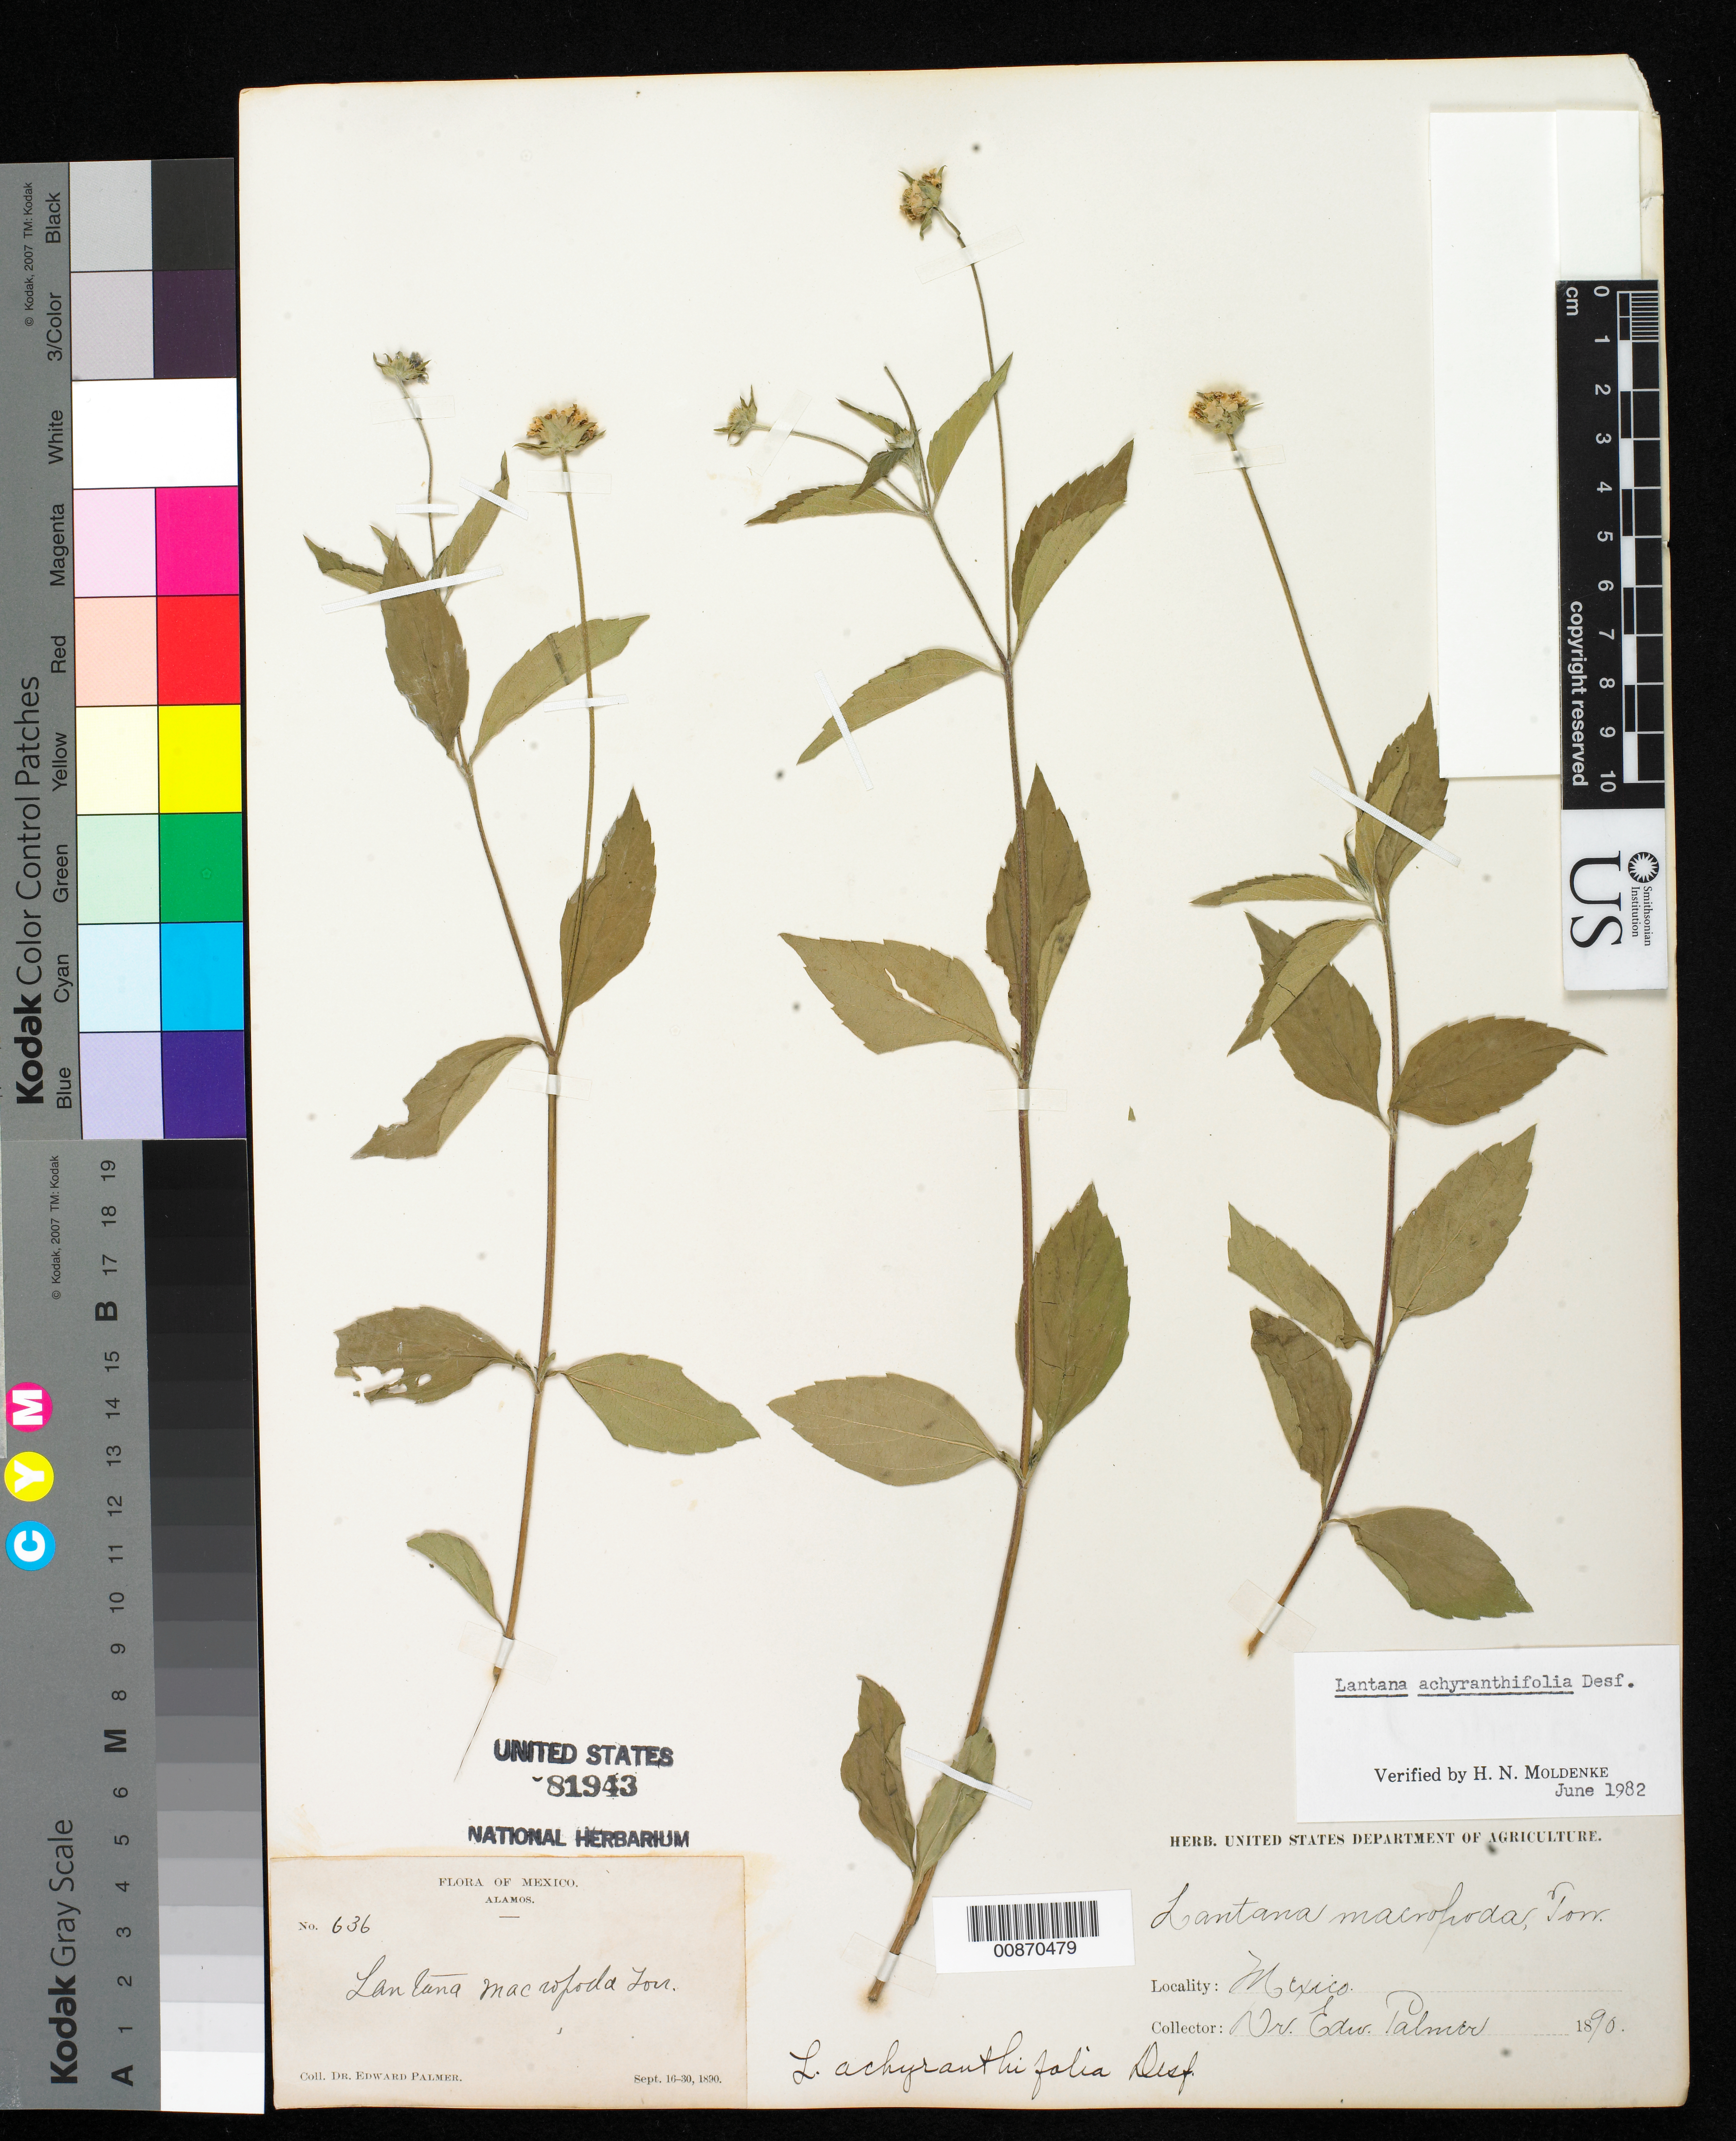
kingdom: Plantae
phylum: Tracheophyta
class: Magnoliopsida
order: Lamiales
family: Verbenaceae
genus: Lantana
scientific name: Lantana achyranthifolia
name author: Desf.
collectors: E. Palmer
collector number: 636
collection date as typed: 16 Sep 1890 to 30 Sep 1890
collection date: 1890-09-16/1890-09-30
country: Mexico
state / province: Sonora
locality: Alamos, Sonora.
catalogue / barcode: US 81943